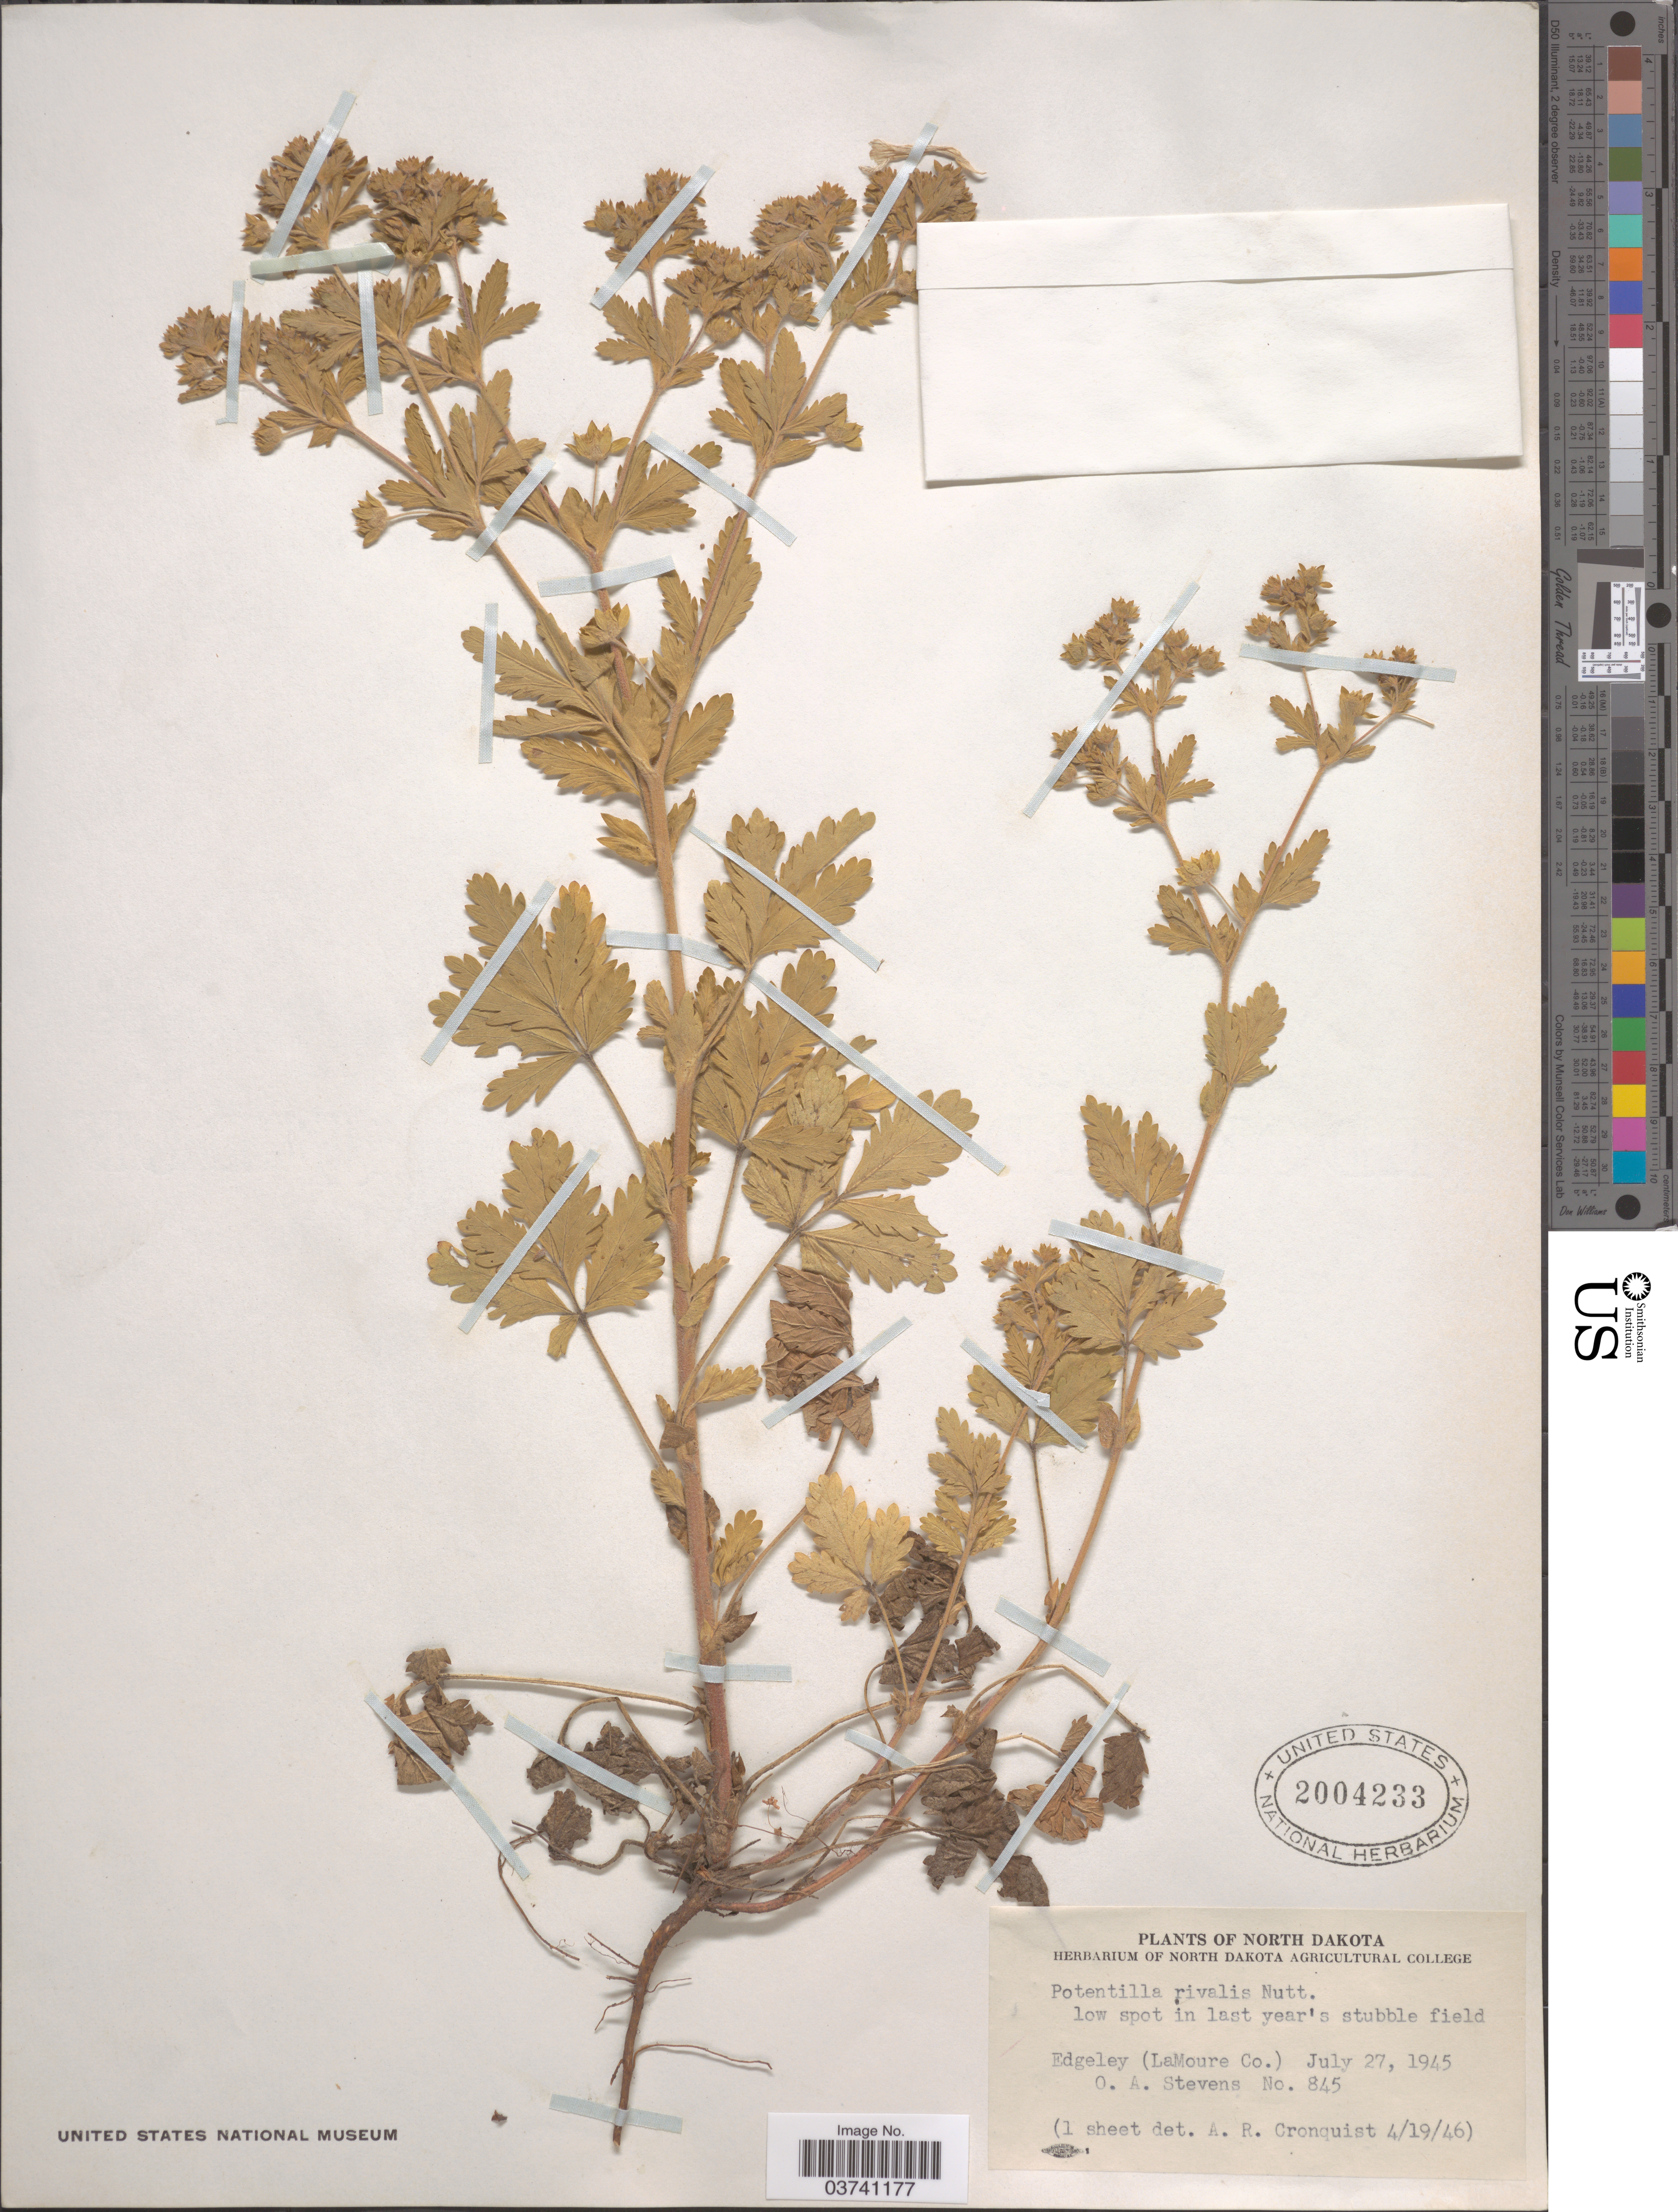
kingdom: Plantae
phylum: Tracheophyta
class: Magnoliopsida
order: Rosales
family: Rosaceae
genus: Potentilla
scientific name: Potentilla rivalis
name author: Nutt.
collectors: O. A. Stevens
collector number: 845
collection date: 1945-07-27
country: United States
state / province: North Dakota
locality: Edgeley (LaMoure Co.).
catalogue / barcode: US 2004233